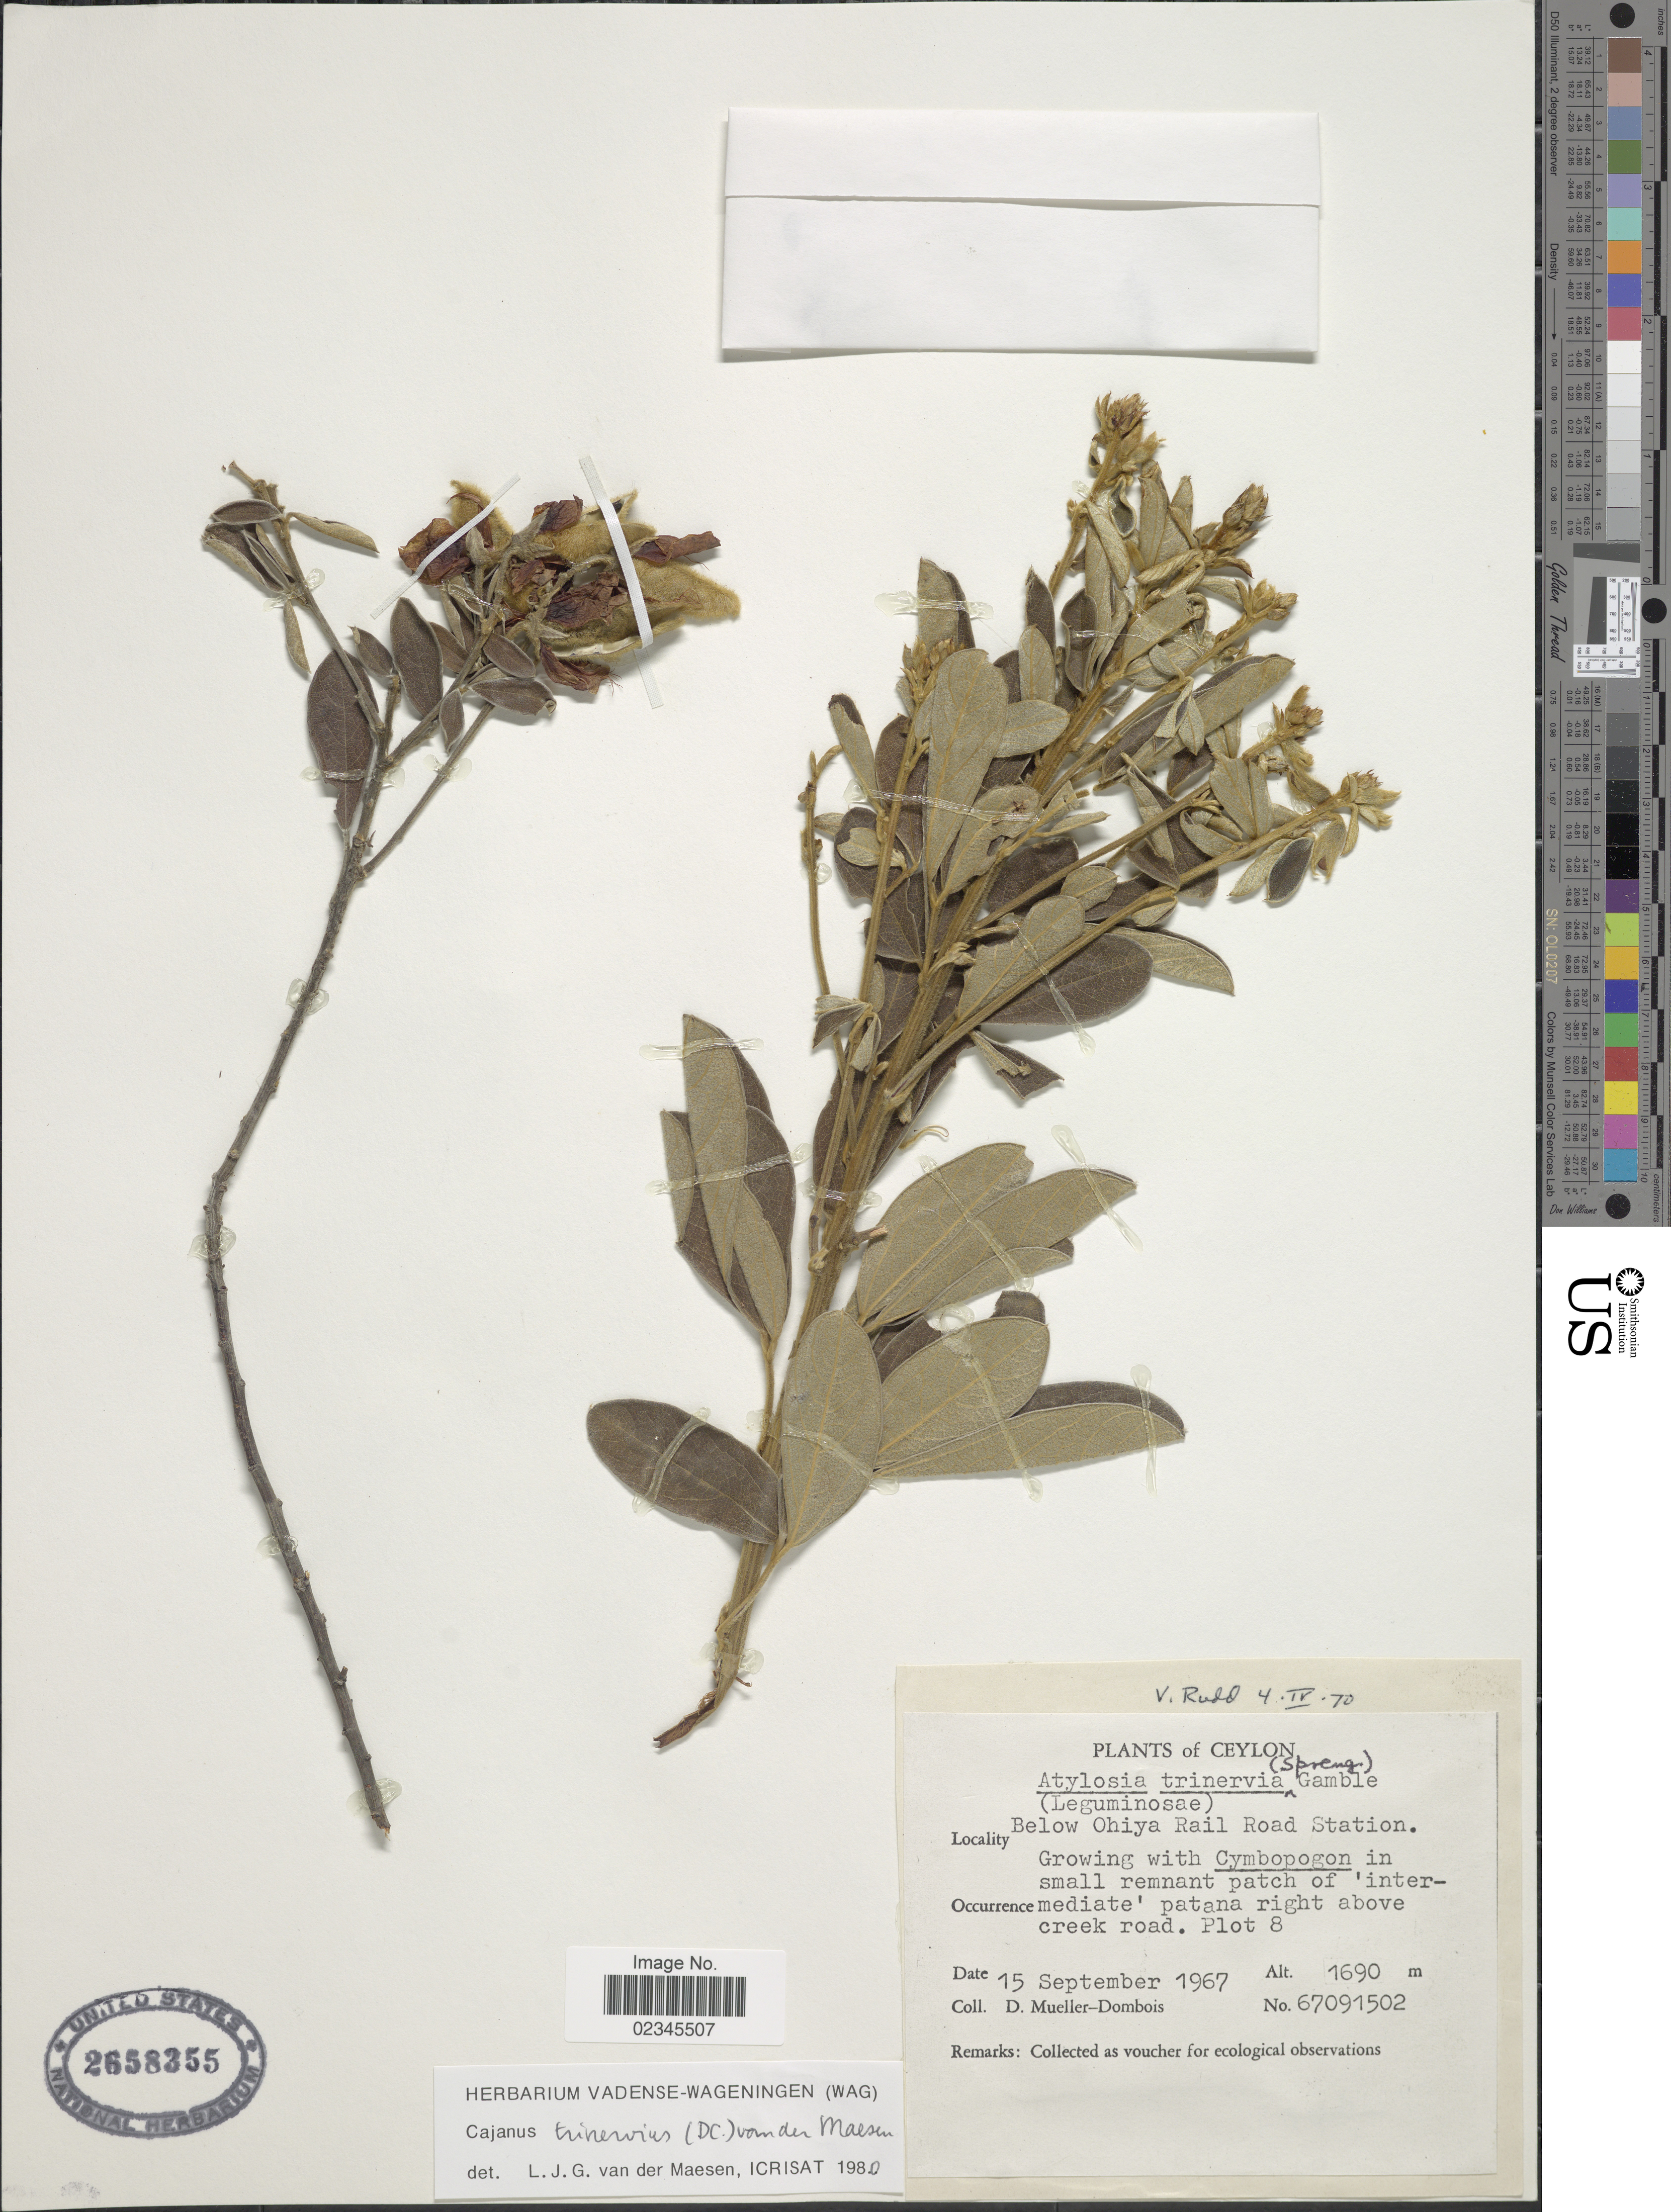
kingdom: Plantae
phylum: Tracheophyta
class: Magnoliopsida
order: Fabales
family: Fabaceae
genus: Cajanus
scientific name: Cajanus trinervius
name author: (DC.) Maesen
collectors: D. Mueller-Dombois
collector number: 67091502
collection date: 1967-09-15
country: Sri Lanka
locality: Ceylon. Below Ohiya Rail Road Station. Plot 8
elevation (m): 1690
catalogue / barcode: US 2658355